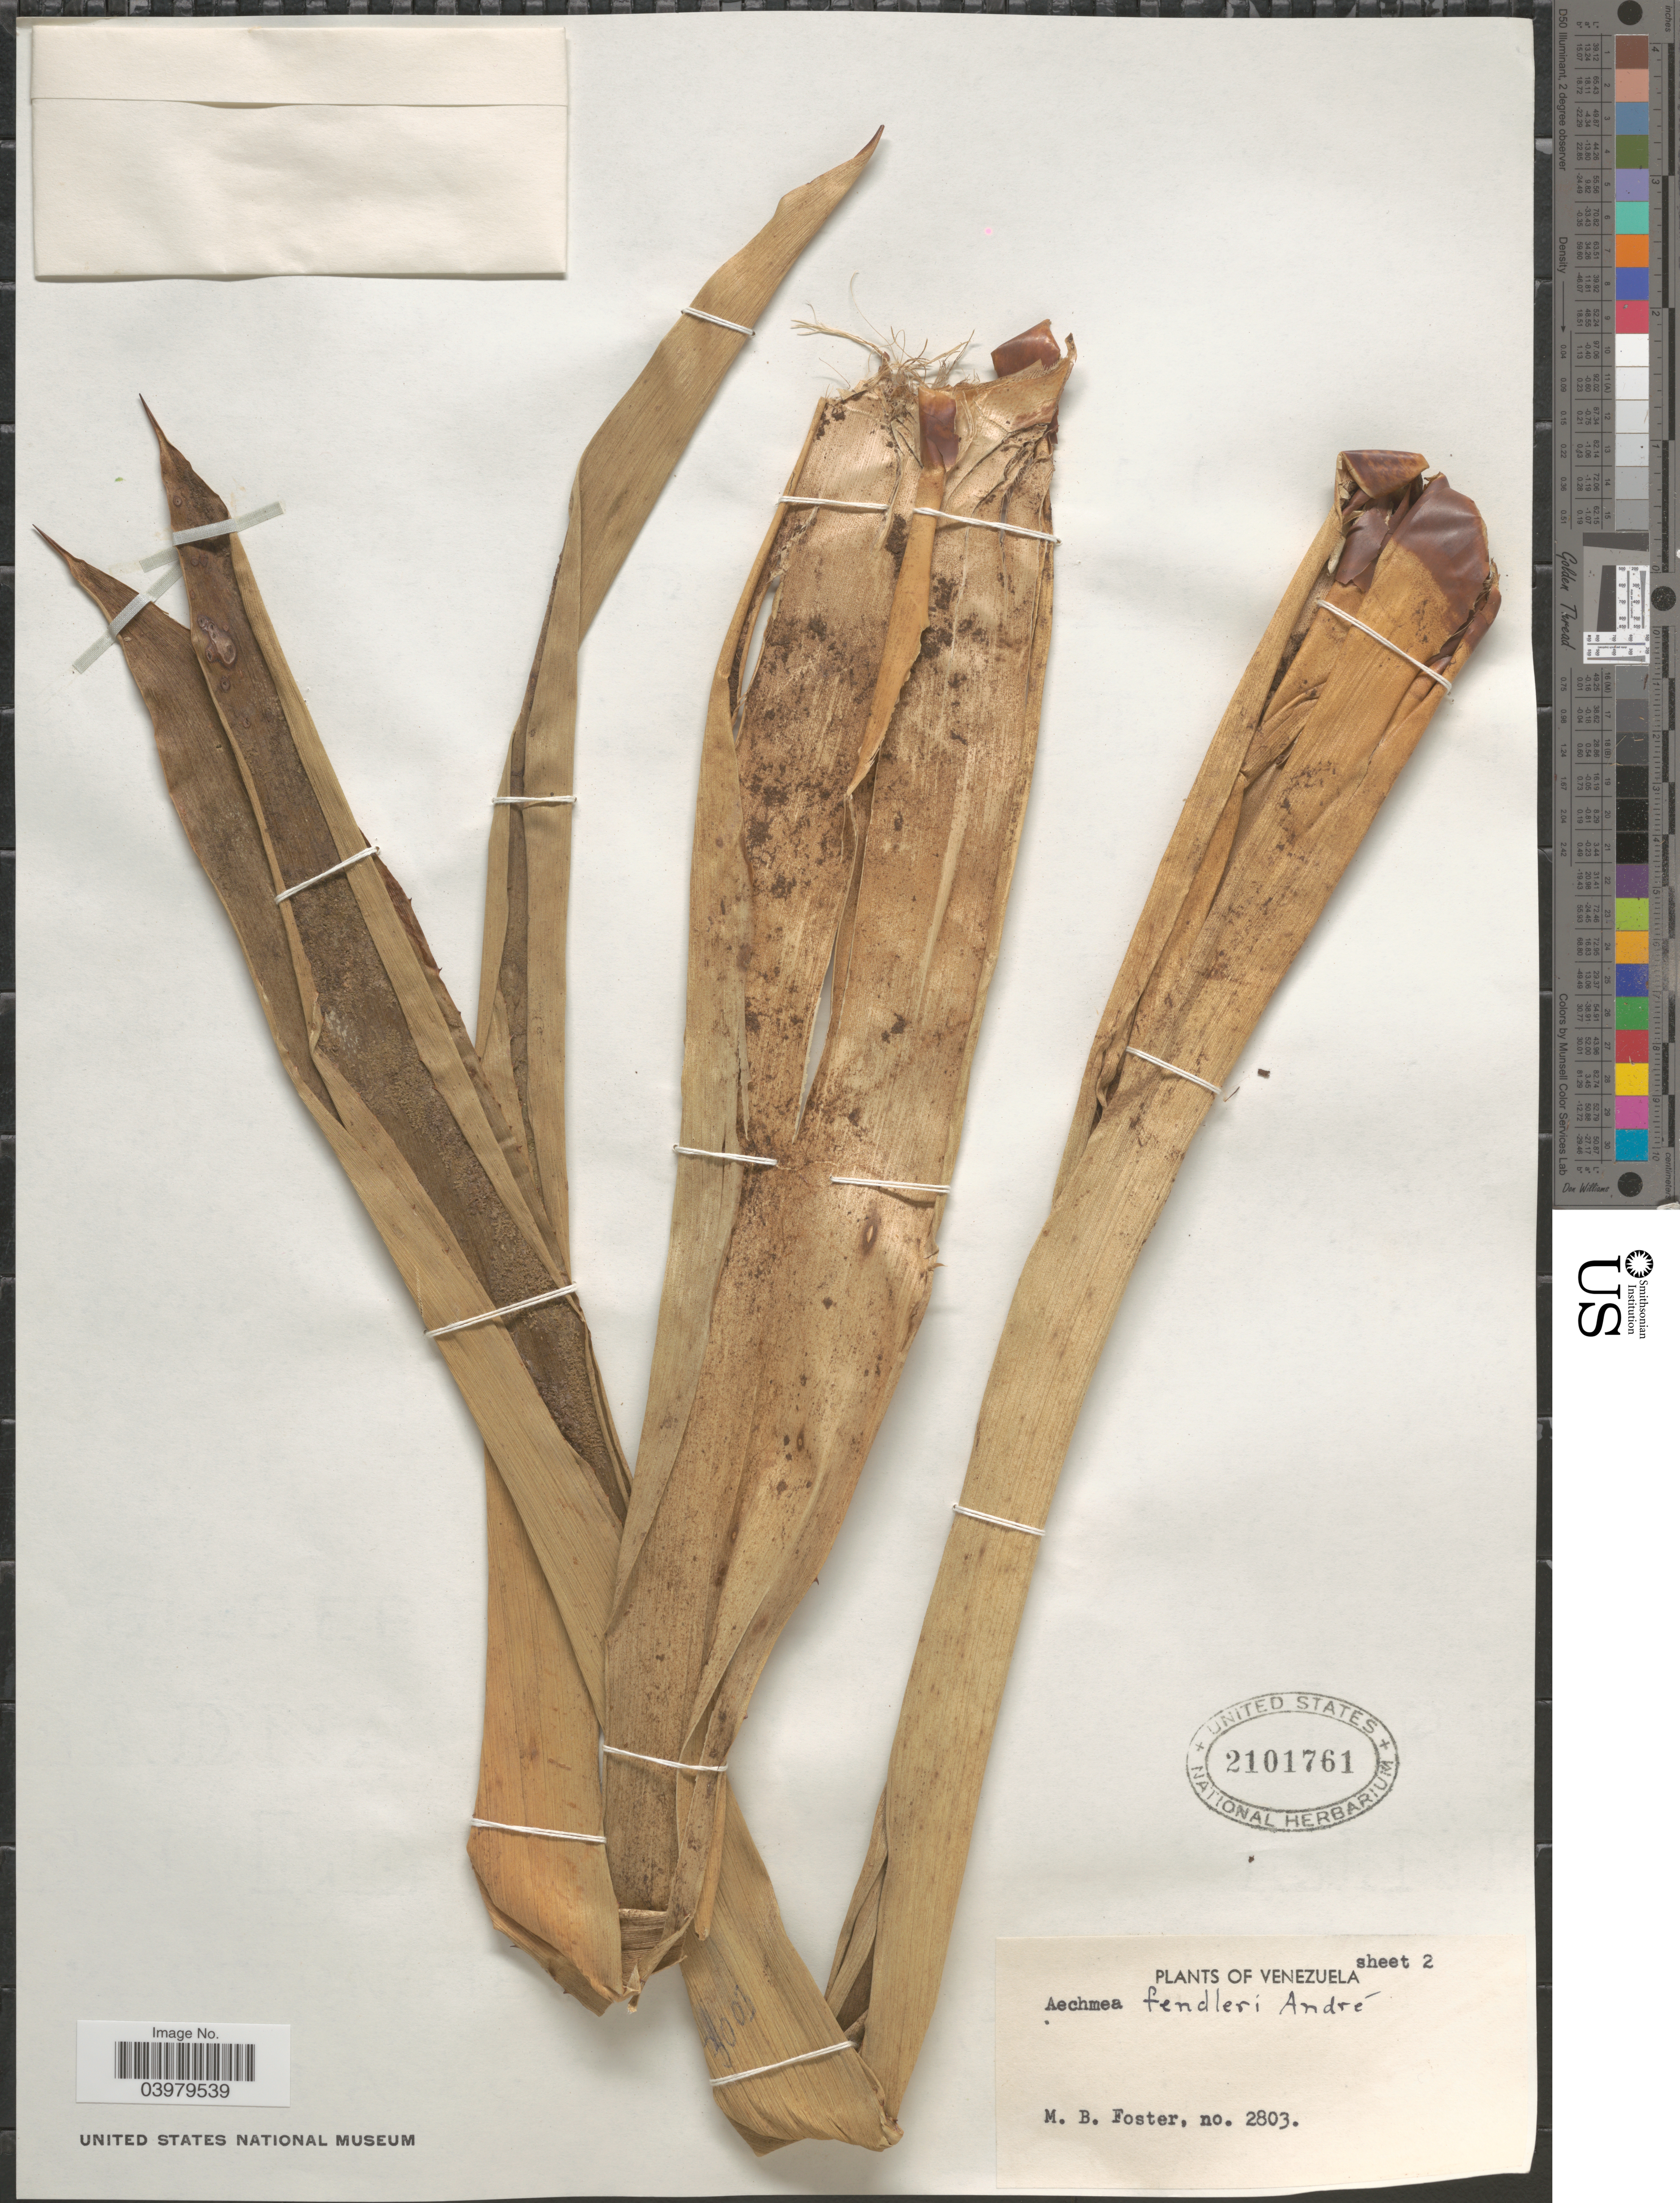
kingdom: Plantae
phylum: Tracheophyta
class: Liliopsida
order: Poales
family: Bromeliaceae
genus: Aechmea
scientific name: Aechmea fendleri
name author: André ex Mez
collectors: M. B. Foster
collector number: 2803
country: Venezuela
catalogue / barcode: US 2101761